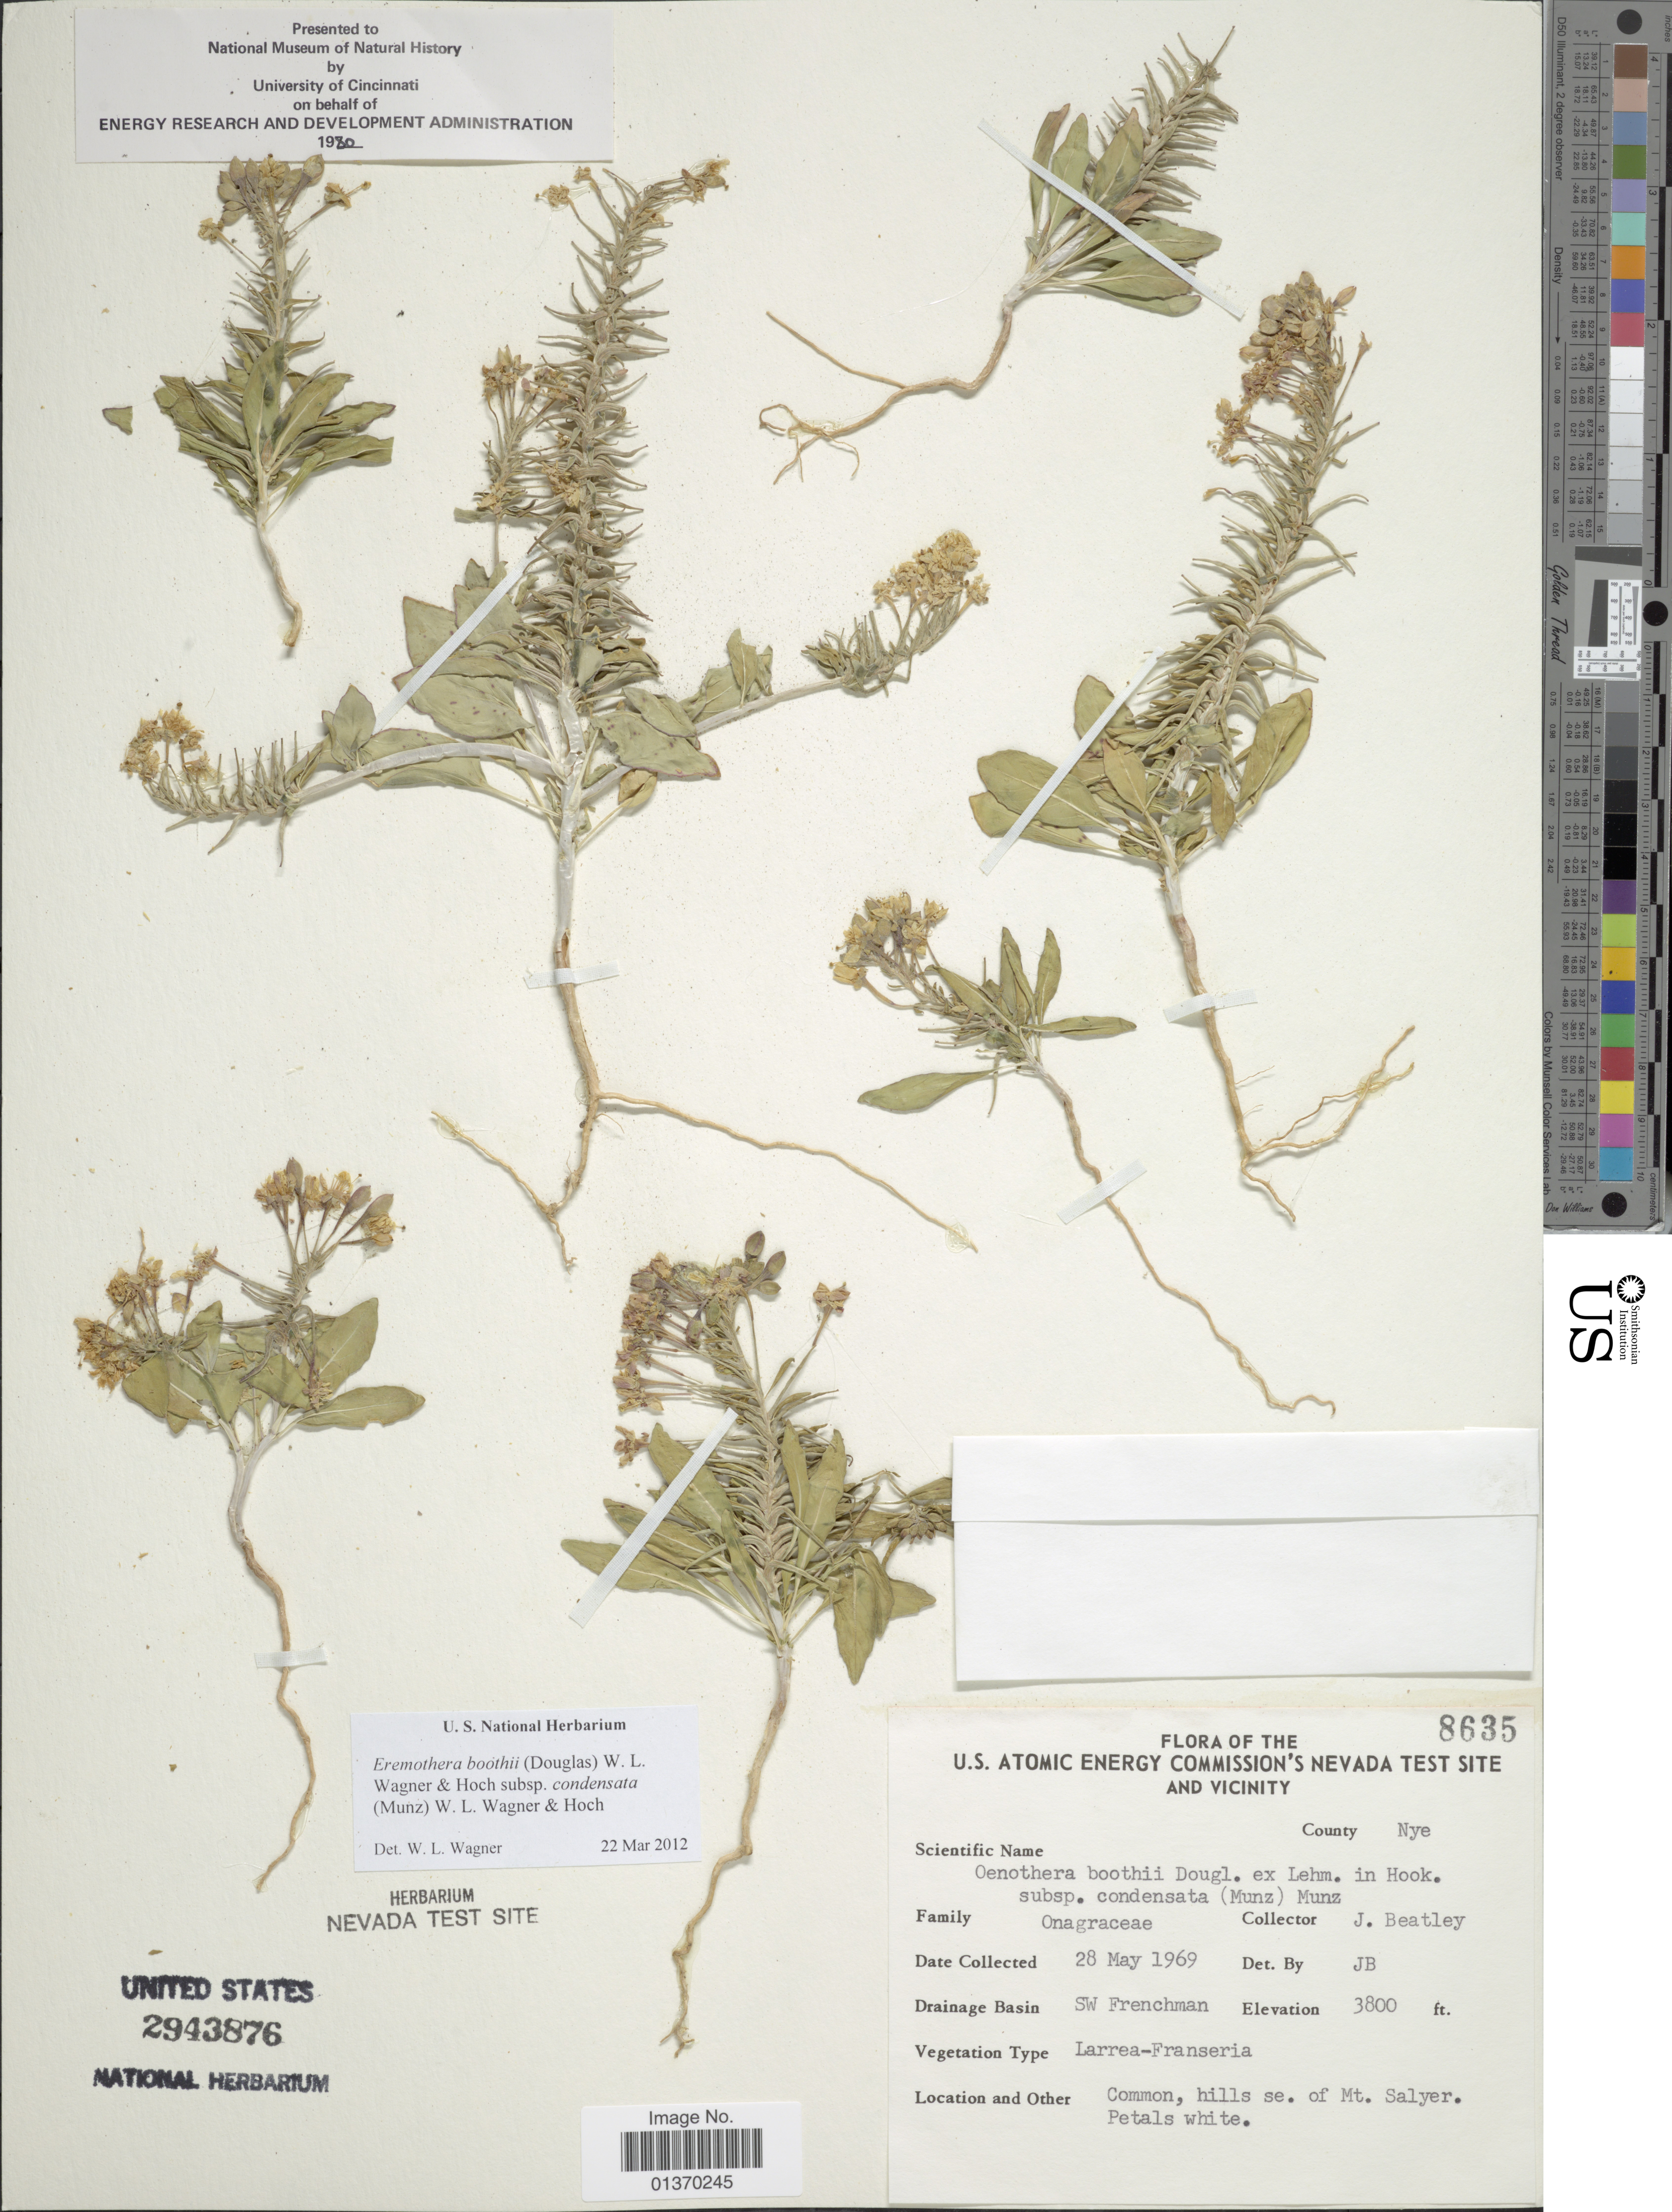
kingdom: Plantae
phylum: Tracheophyta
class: Magnoliopsida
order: Myrtales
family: Onagraceae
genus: Eremothera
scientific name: Eremothera boothii subsp. condensata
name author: (Munz) W.L. Wagner & Hoch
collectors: J. C. Beatley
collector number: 8635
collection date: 1969-05-28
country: United States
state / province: Nevada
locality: U. S. Atomic Energy Commission's Nevada Test Site and Vicinity, SW Frenchman, hills se. of Mt. Salyer. County Nye.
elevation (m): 1158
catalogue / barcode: US 2943876